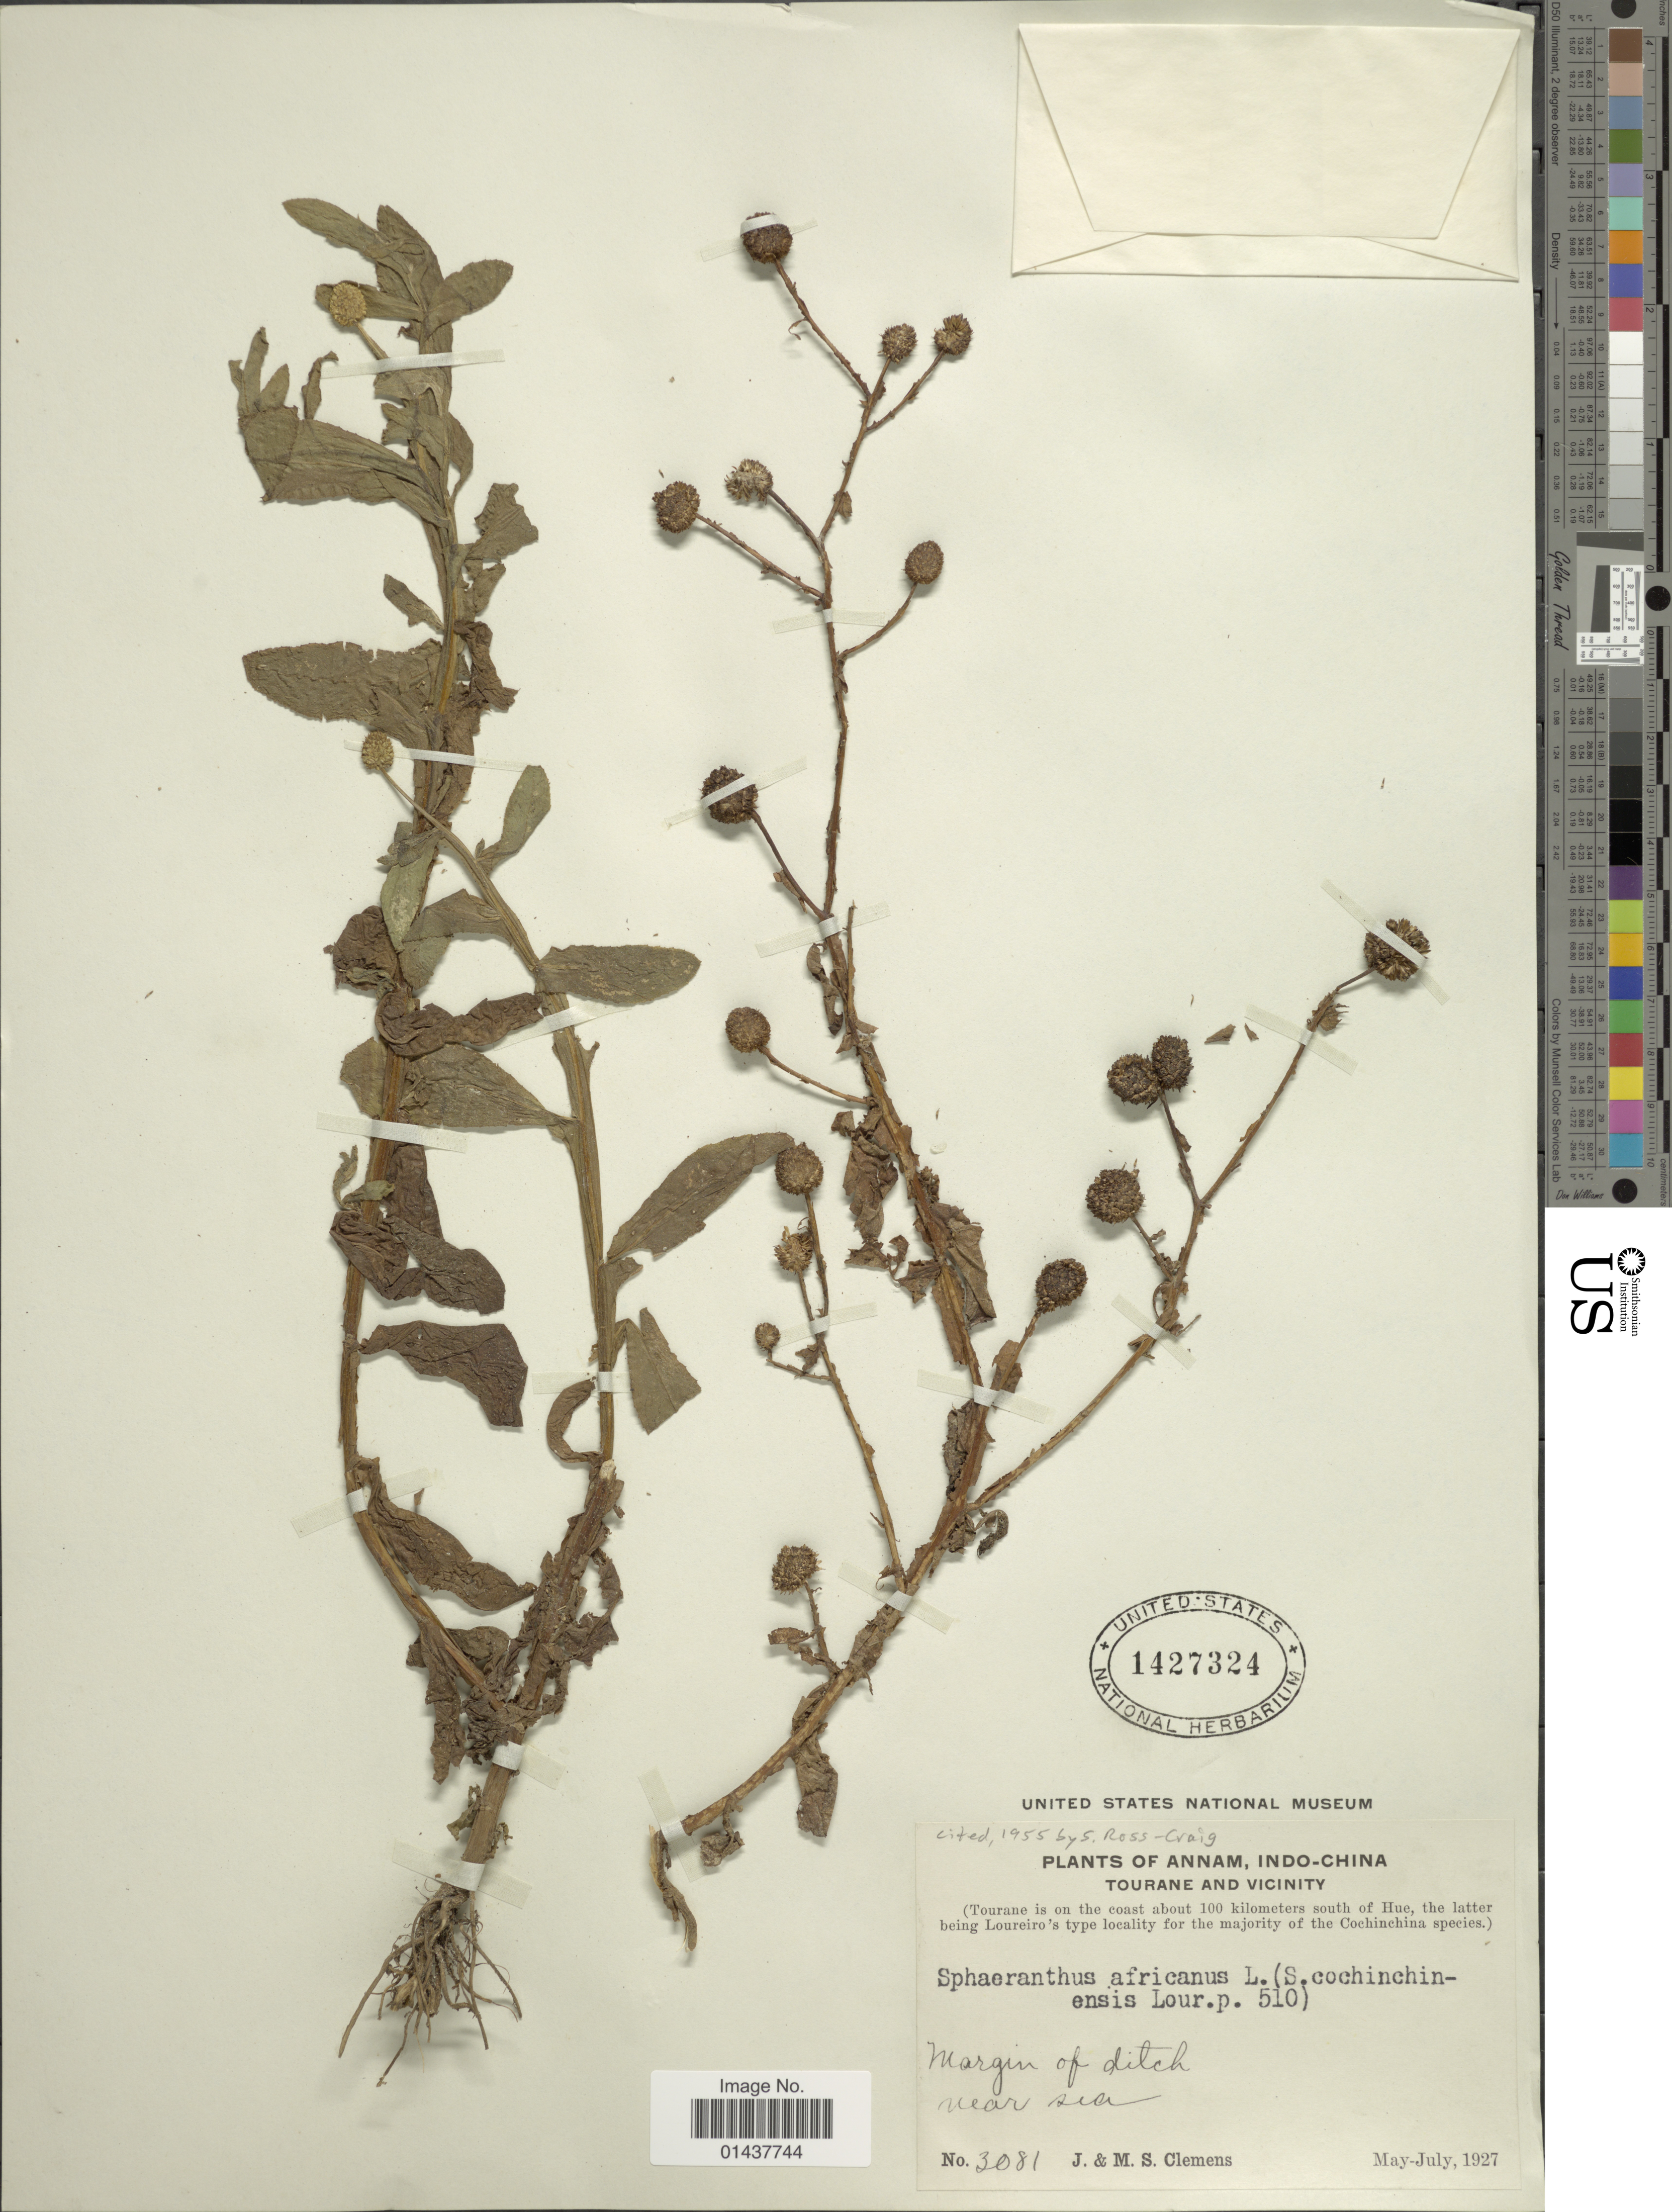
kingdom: Plantae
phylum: Tracheophyta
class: Magnoliopsida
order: Asterales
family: Asteraceae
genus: Sphaeranthus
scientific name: Sphaeranthus africanus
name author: L.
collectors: J. Clemens & M. S. Clemens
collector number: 3081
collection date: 1927-05/1927-07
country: Vietnam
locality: Annam, Indo-China,, Tourane and Vicinity (Tourane is on the coast about 100 kilometers south of Hue), Margin of ditch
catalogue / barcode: US 1427324